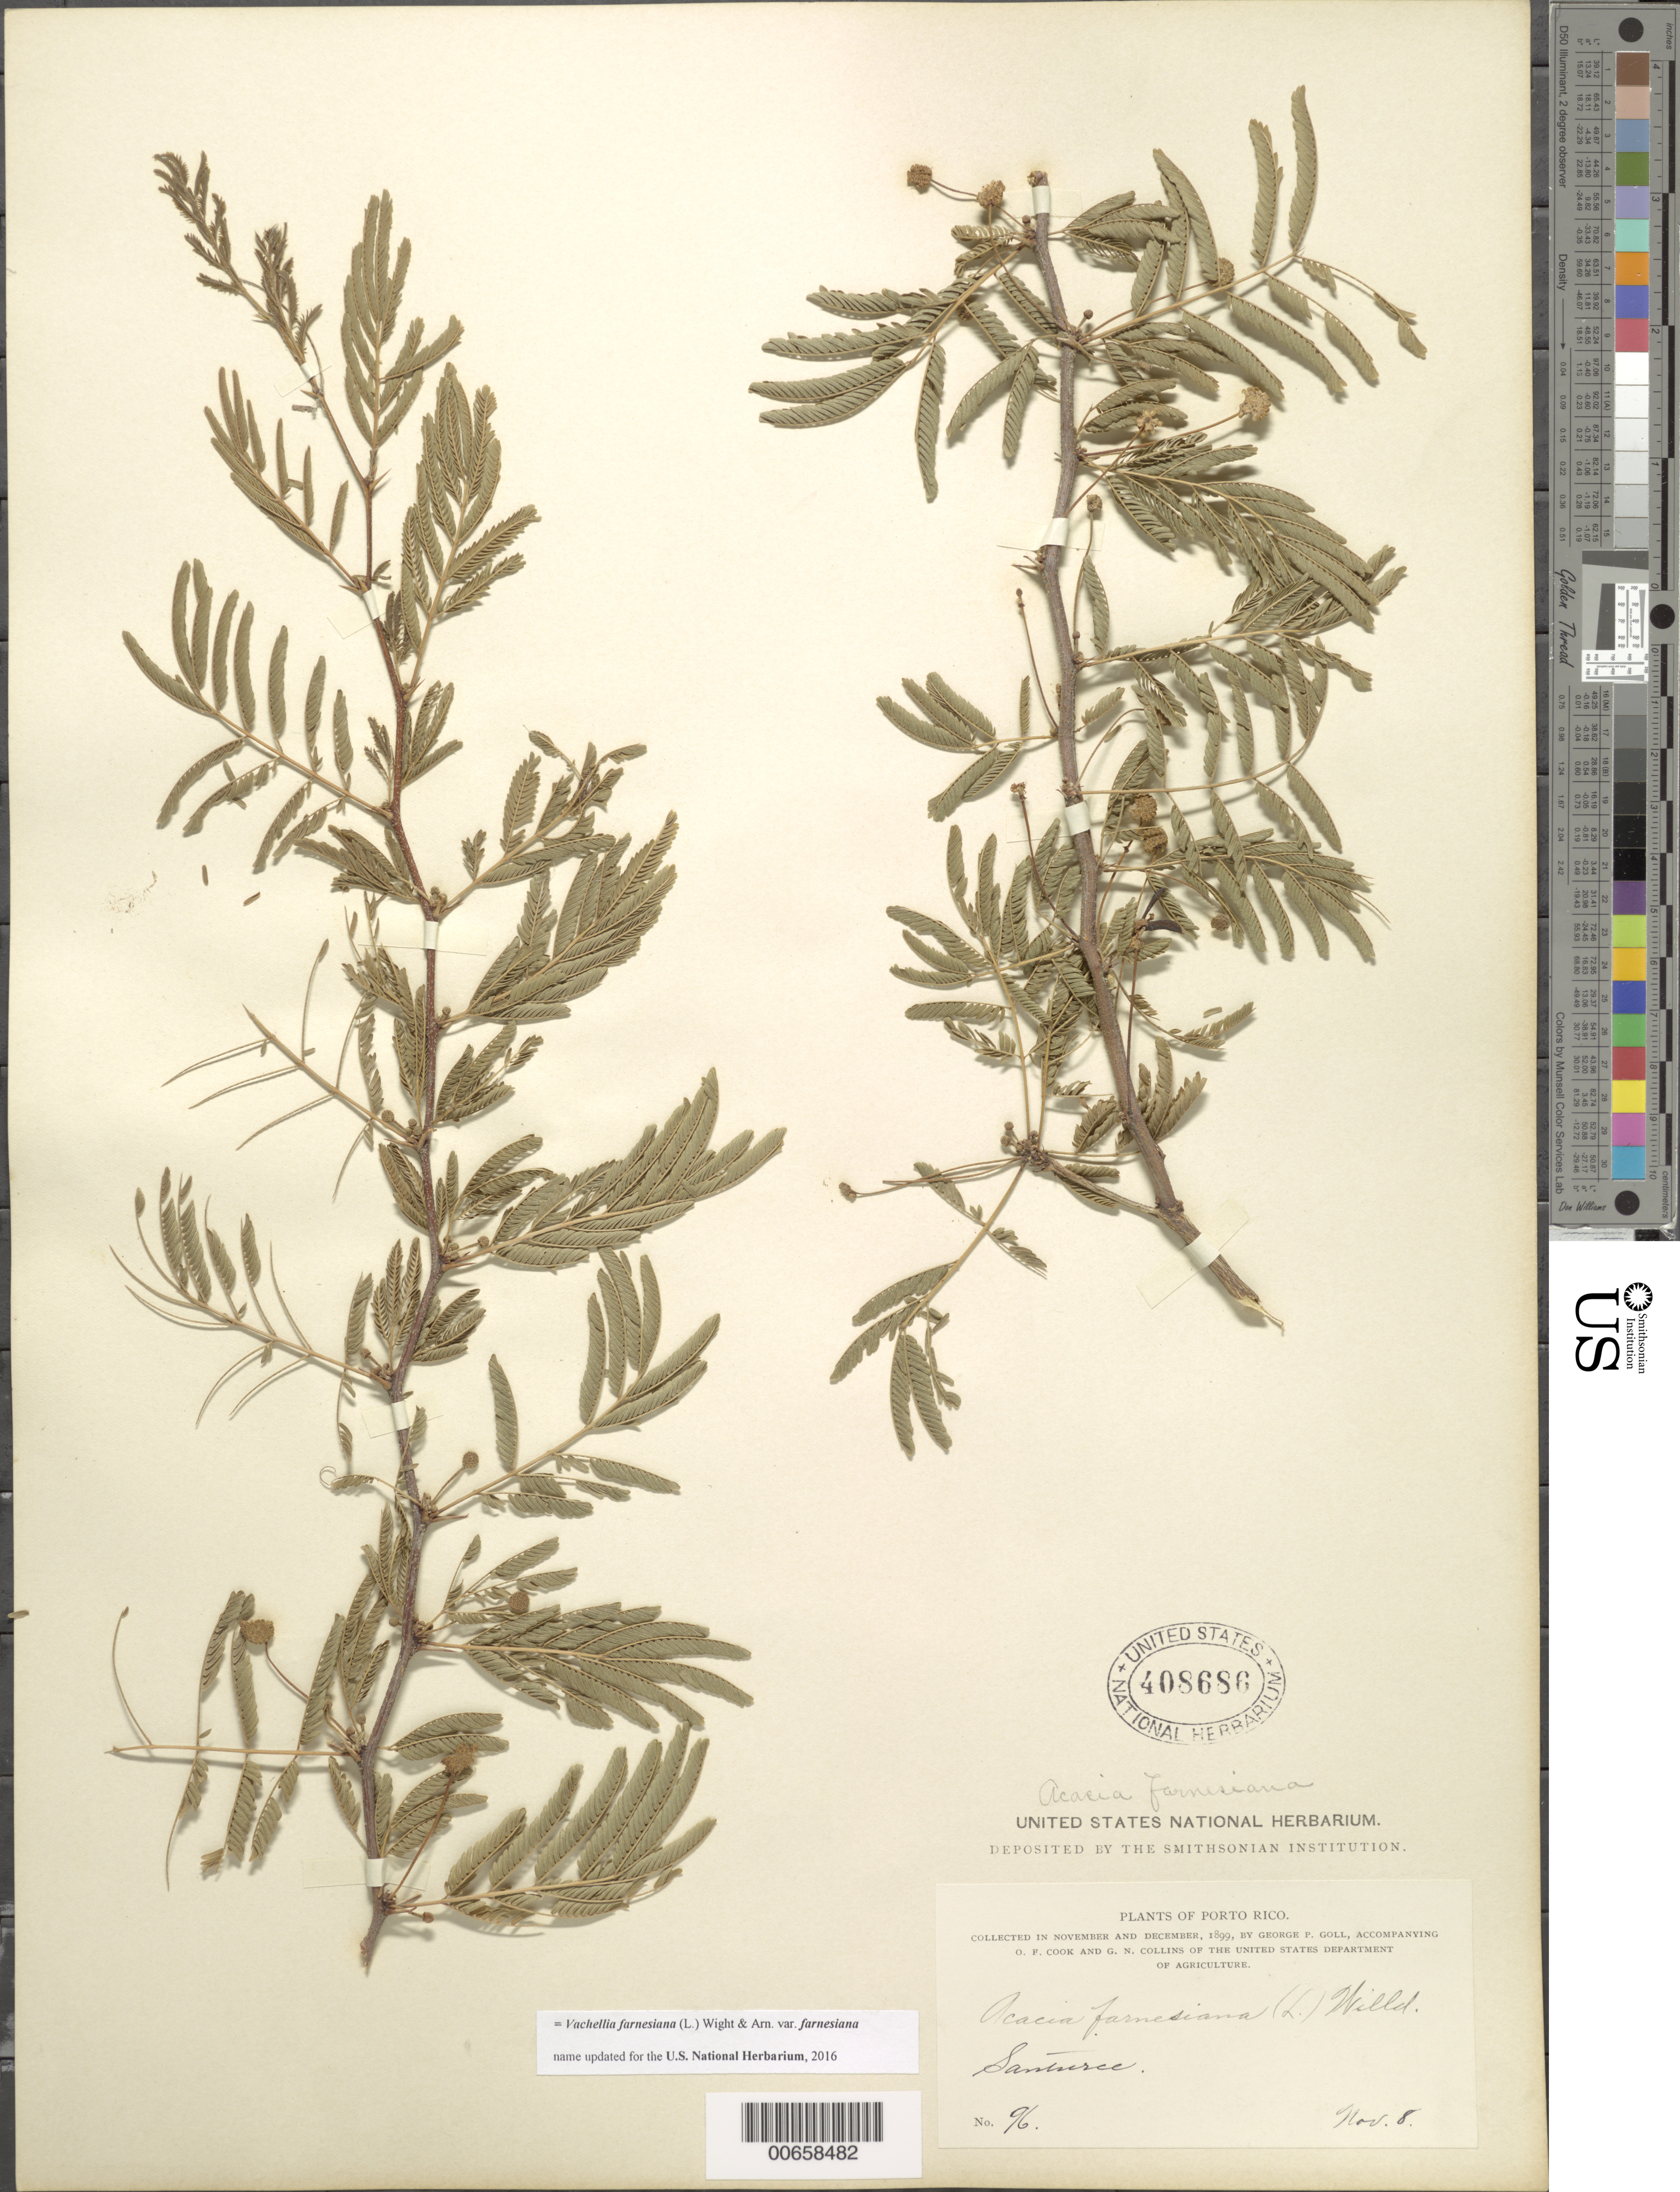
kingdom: Plantae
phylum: Tracheophyta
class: Magnoliopsida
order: Fabales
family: Fabaceae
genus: Vachellia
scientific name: Vachellia farnesiana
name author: (L.) Wight & Arn.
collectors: G. Goll, O. F. Cook & G. Collins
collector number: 96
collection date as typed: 08 Nov 1899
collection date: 1899-11-08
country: Puerto Rico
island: Greater Antilles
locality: Santurce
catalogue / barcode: US 408686